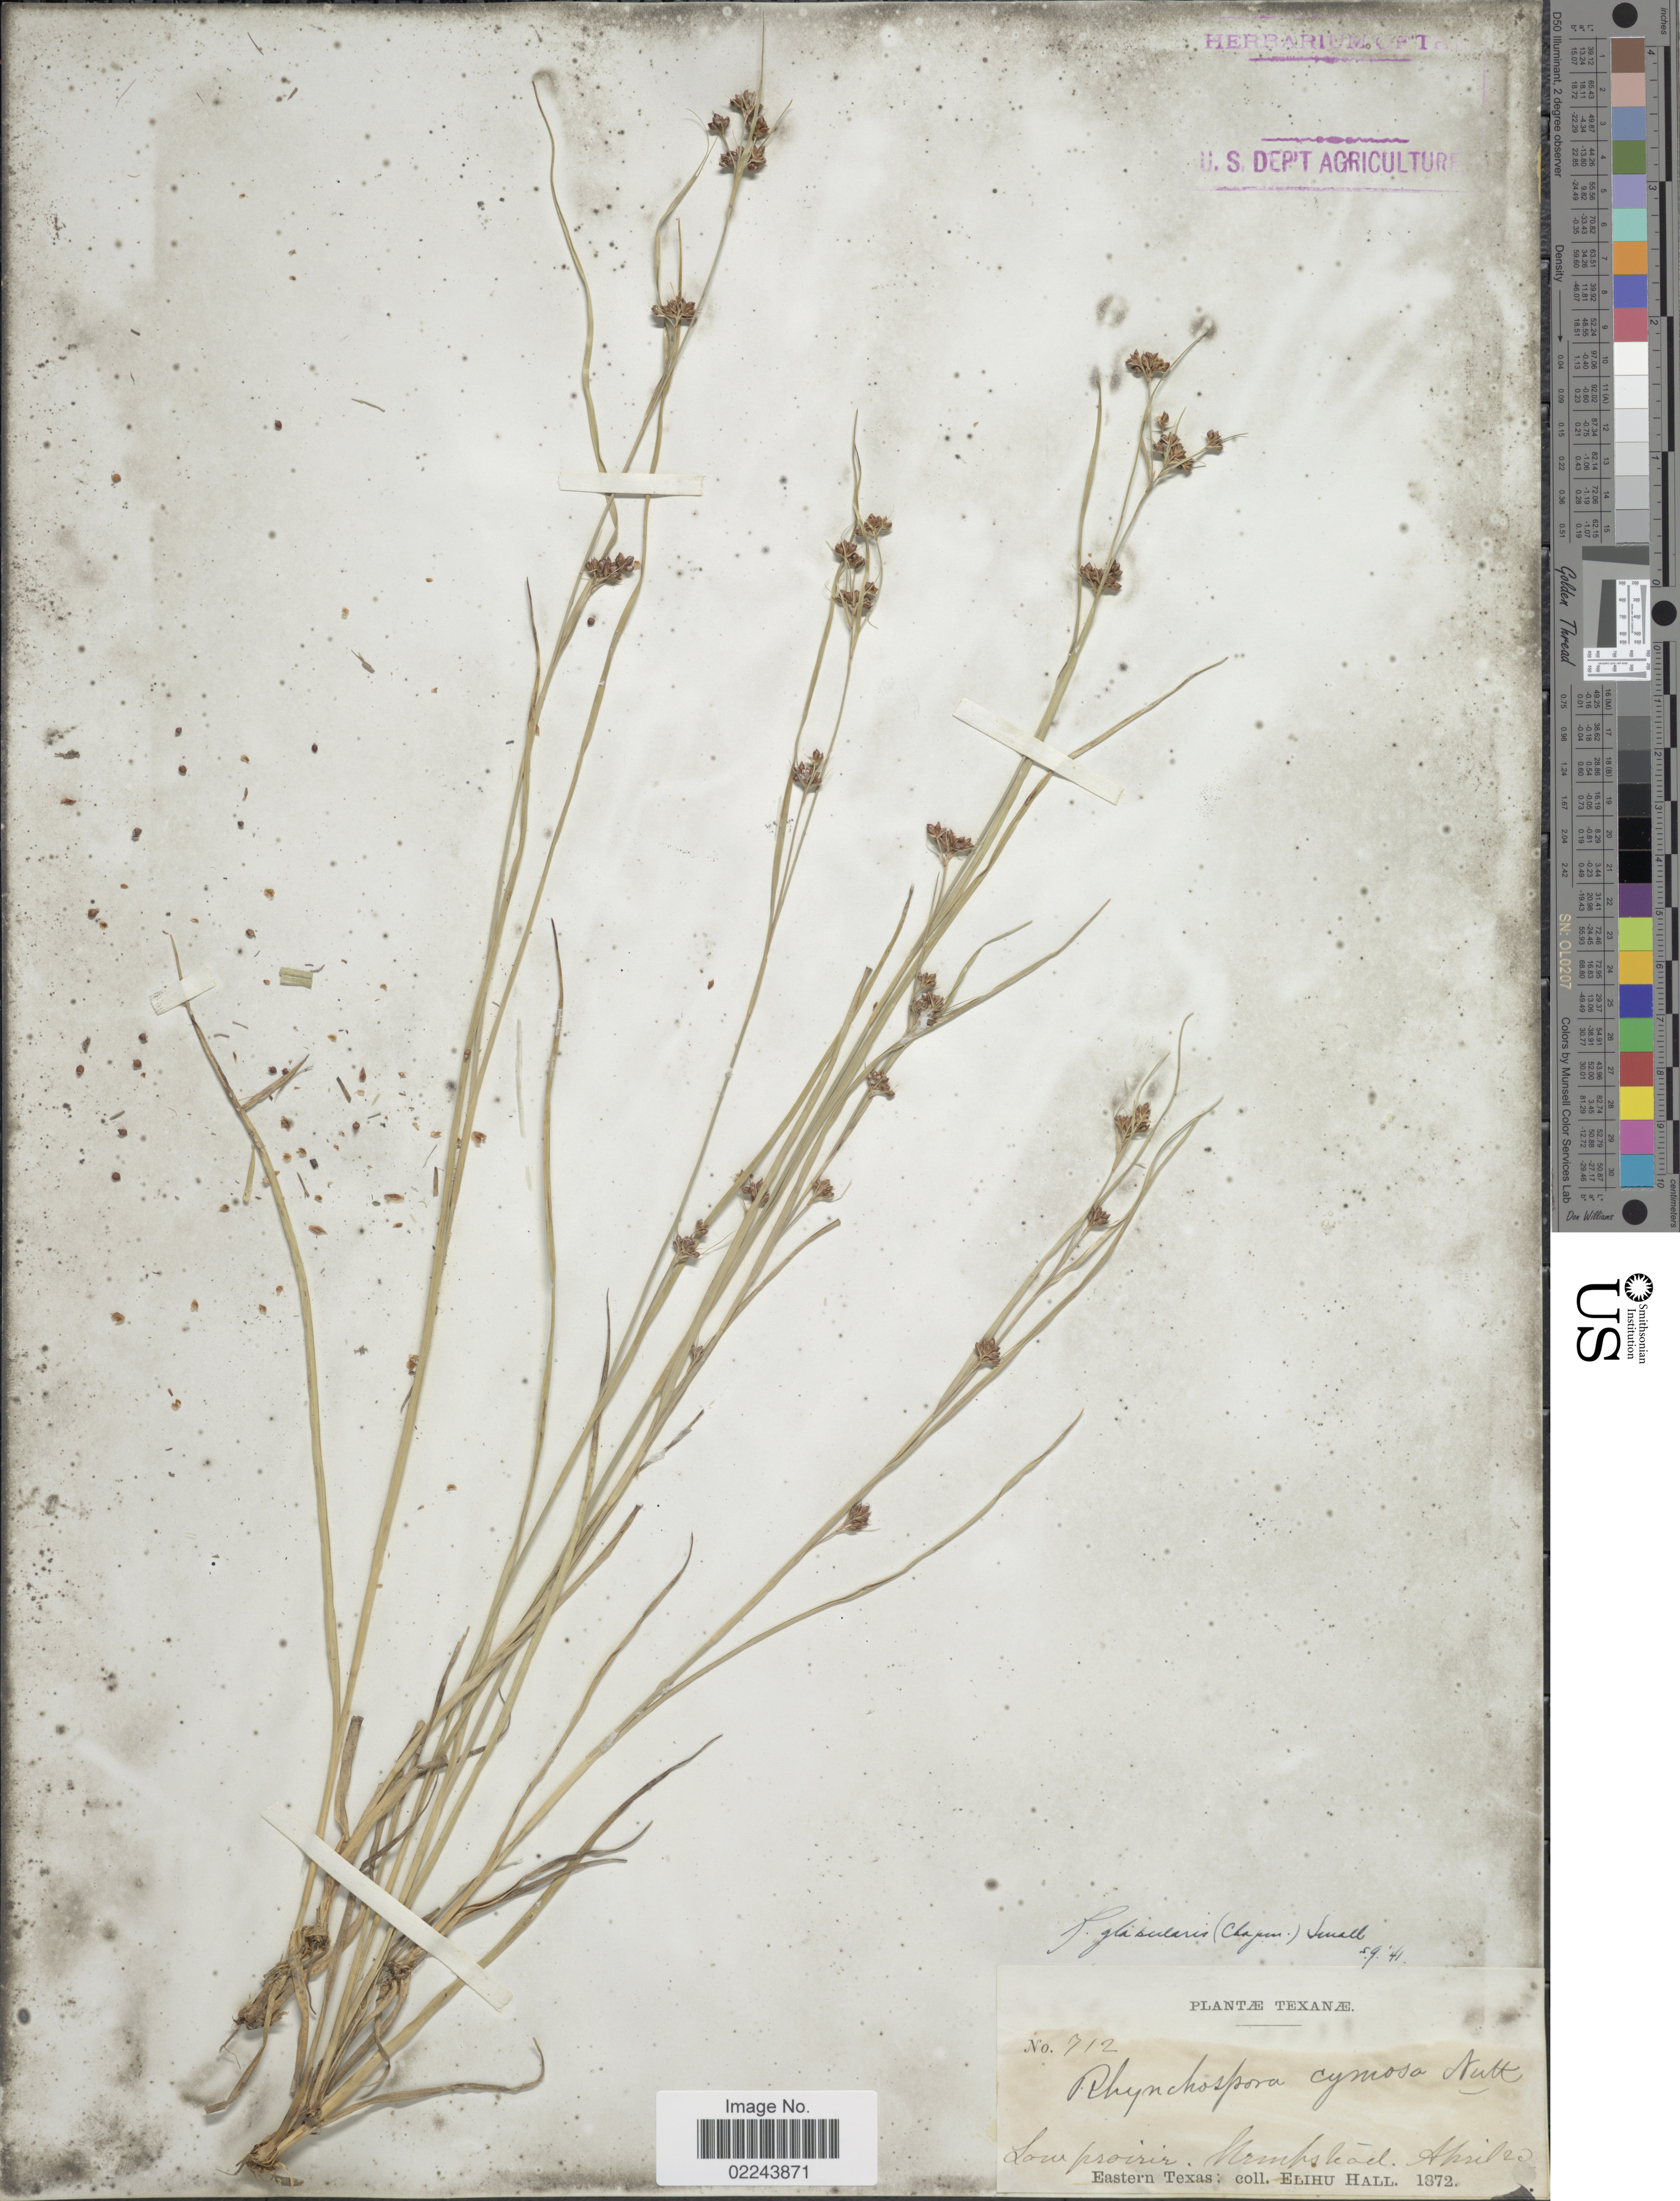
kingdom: Plantae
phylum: Tracheophyta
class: Liliopsida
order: Poales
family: Cyperaceae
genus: Rhynchospora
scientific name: Rhynchospora globularis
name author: (Chapm.) Small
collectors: E. Hall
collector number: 712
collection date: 1872-04-20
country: United States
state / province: Texas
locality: Hempstead, Eastern Texas